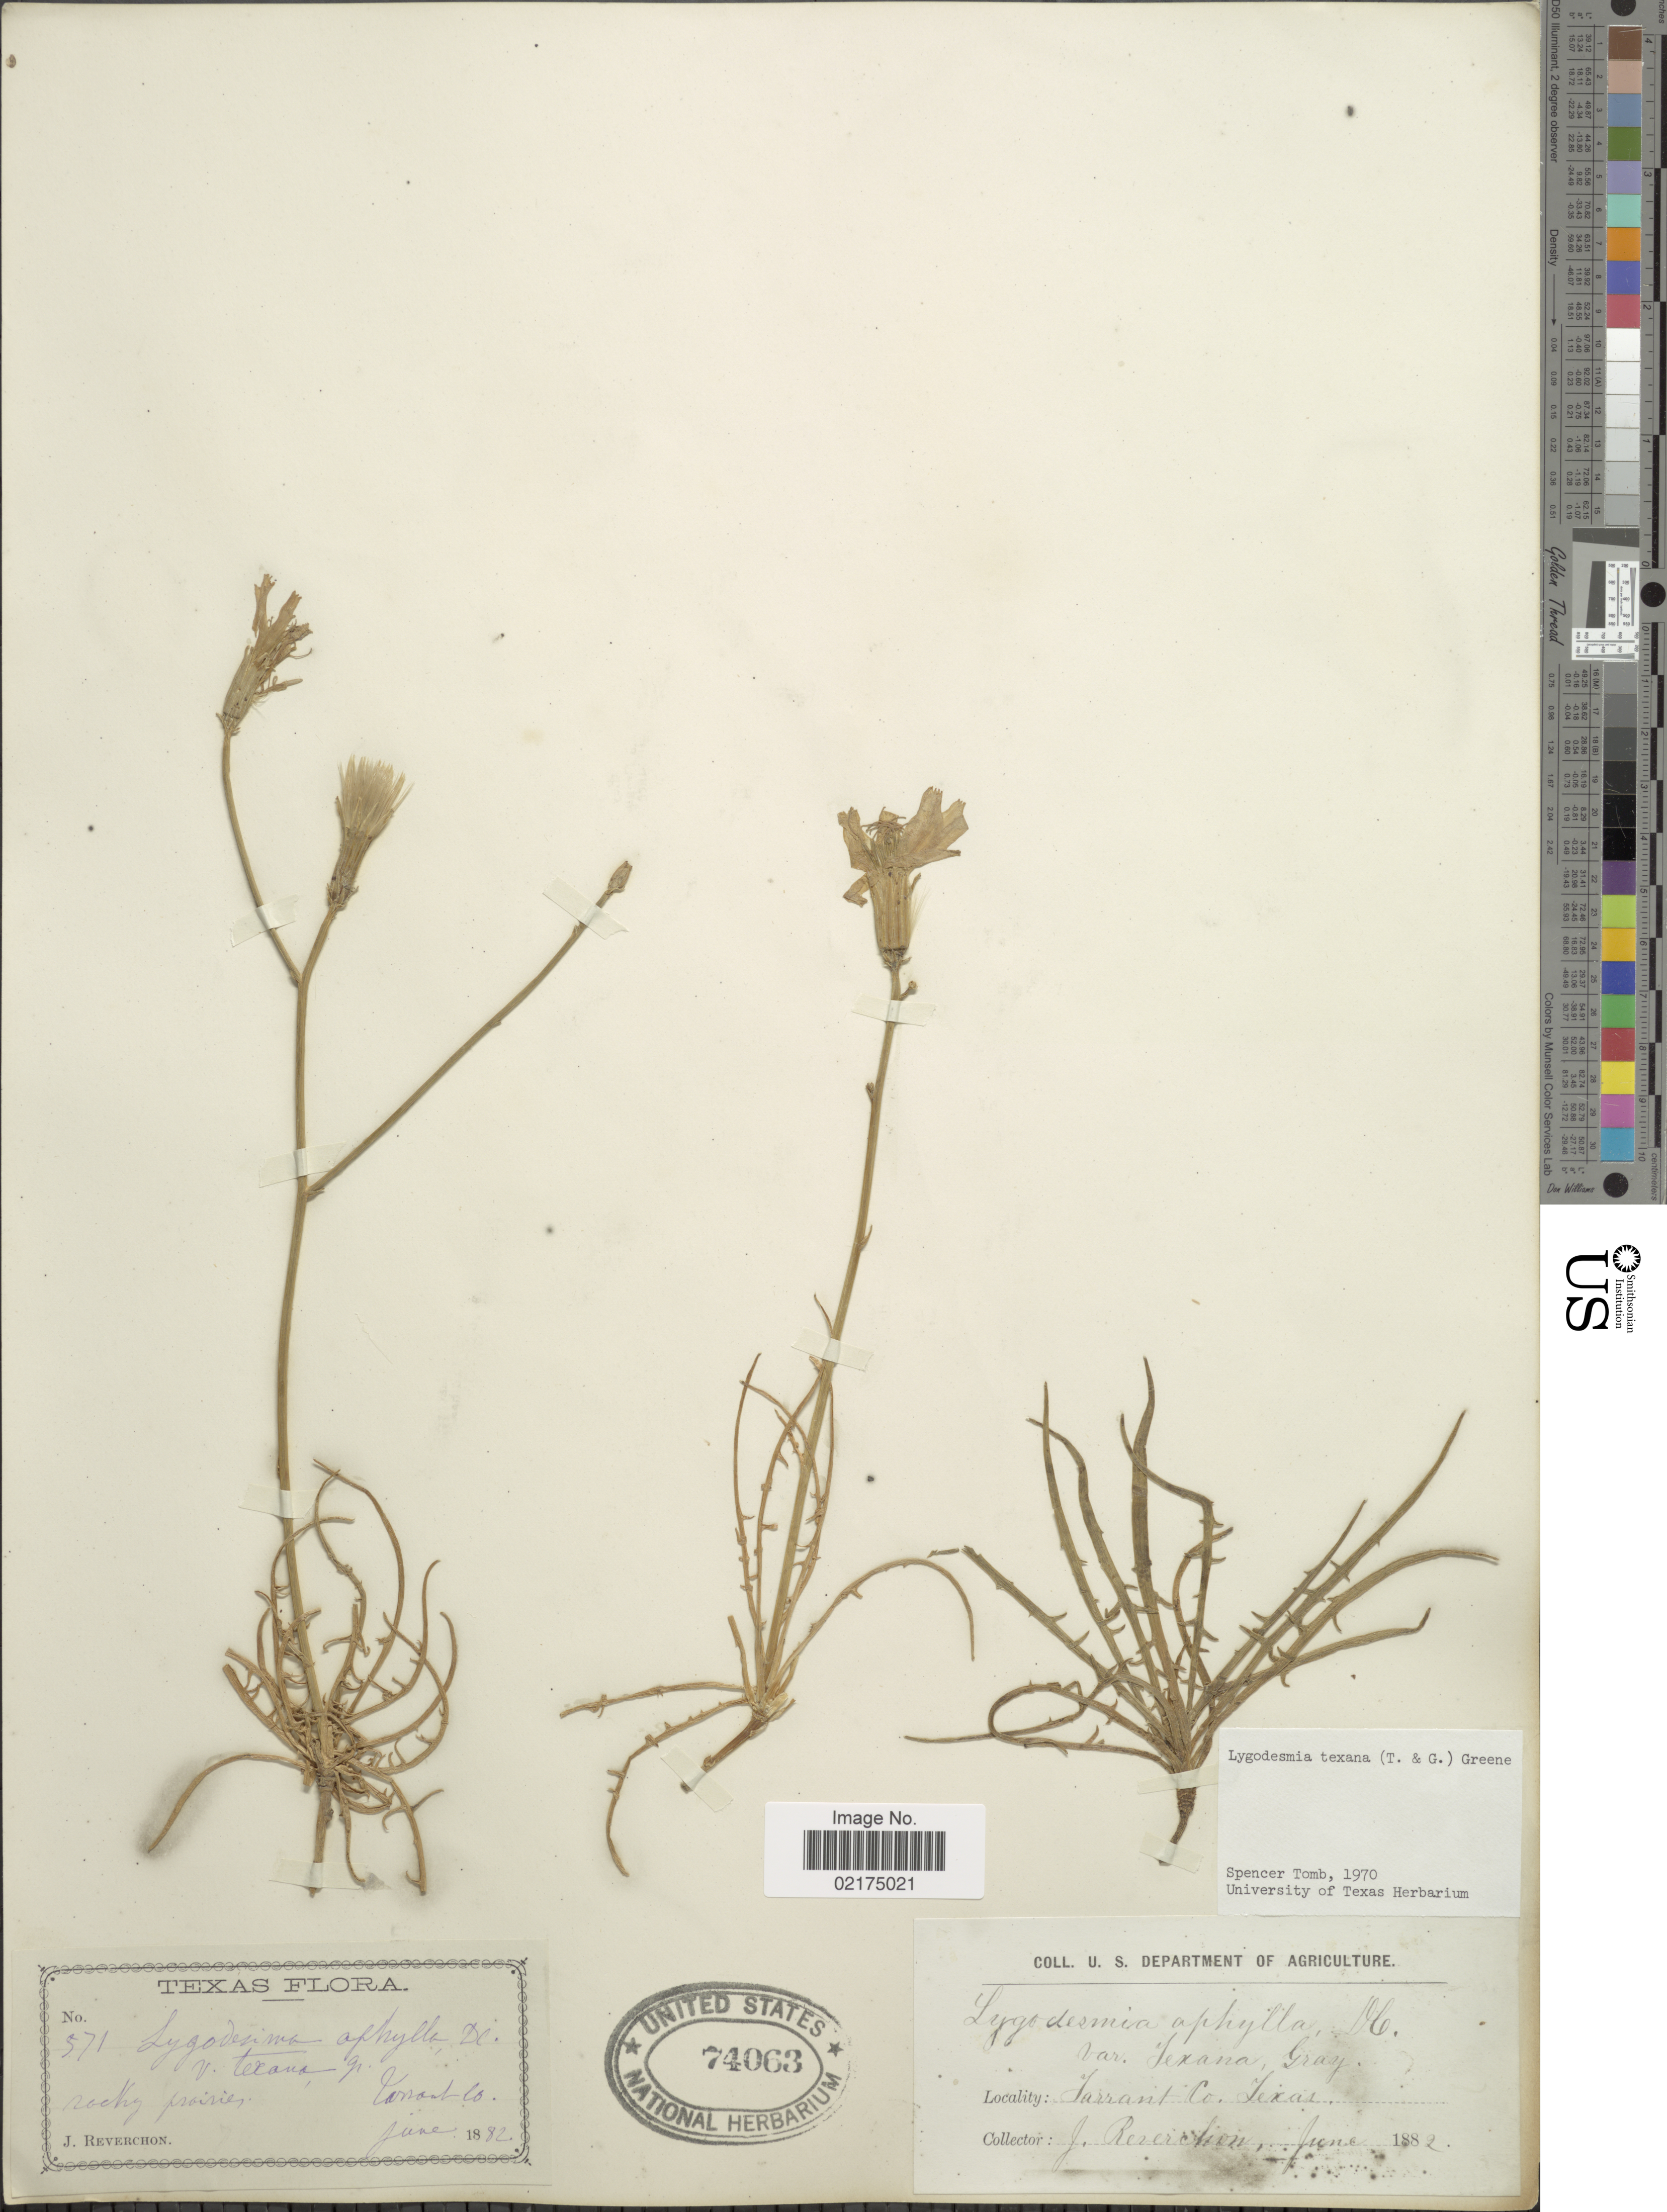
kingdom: Plantae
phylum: Tracheophyta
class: Magnoliopsida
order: Asterales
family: Asteraceae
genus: Lygodesmia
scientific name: Lygodesmia texana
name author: (Torr. & A. Gray) Greene ex Small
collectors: J. Reverchon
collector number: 571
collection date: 1882-06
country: United States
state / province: Texas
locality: Tarrant Co.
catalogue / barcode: US 74063